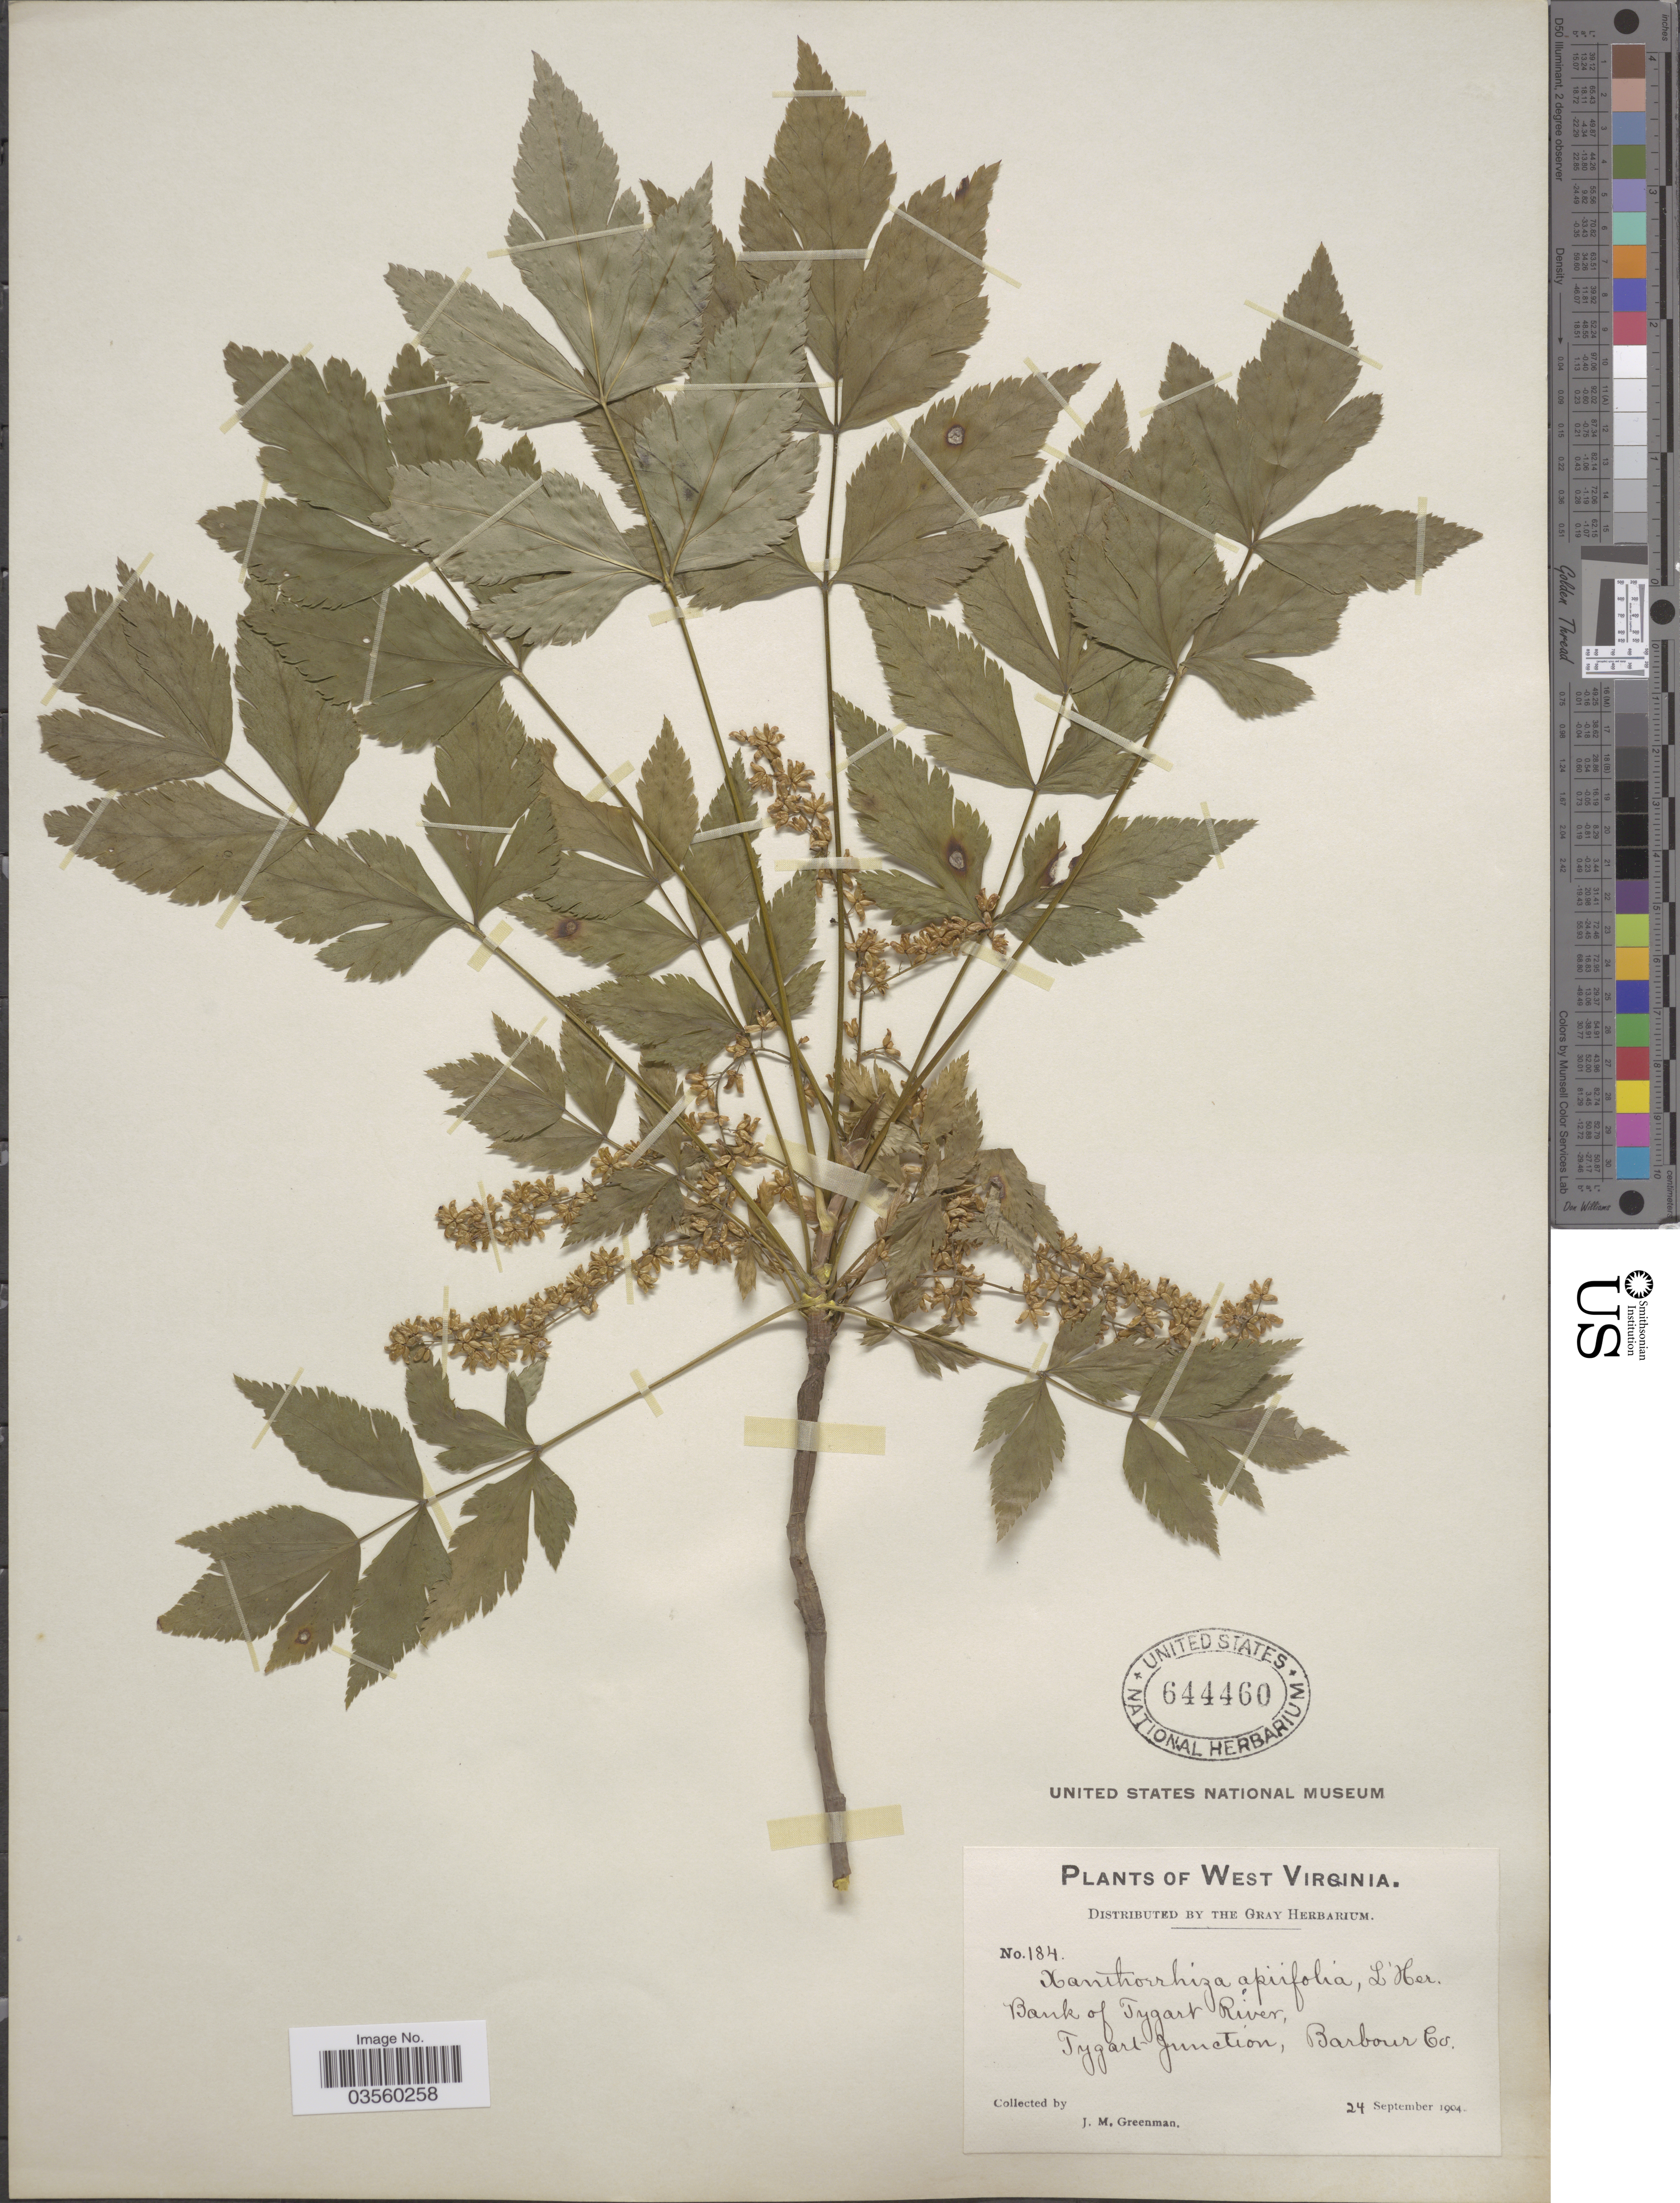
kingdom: Plantae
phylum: Tracheophyta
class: Magnoliopsida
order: Ranunculales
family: Ranunculaceae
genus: Xanthorhiza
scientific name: Xanthorhiza apiifolia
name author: L'Hér.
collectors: J. M. Greenman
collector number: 184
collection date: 1904-09-24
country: United States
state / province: West Virginia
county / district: Barbour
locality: Bank of Tygart River, Tygart Junction, Barbour Co.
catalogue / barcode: US 644460